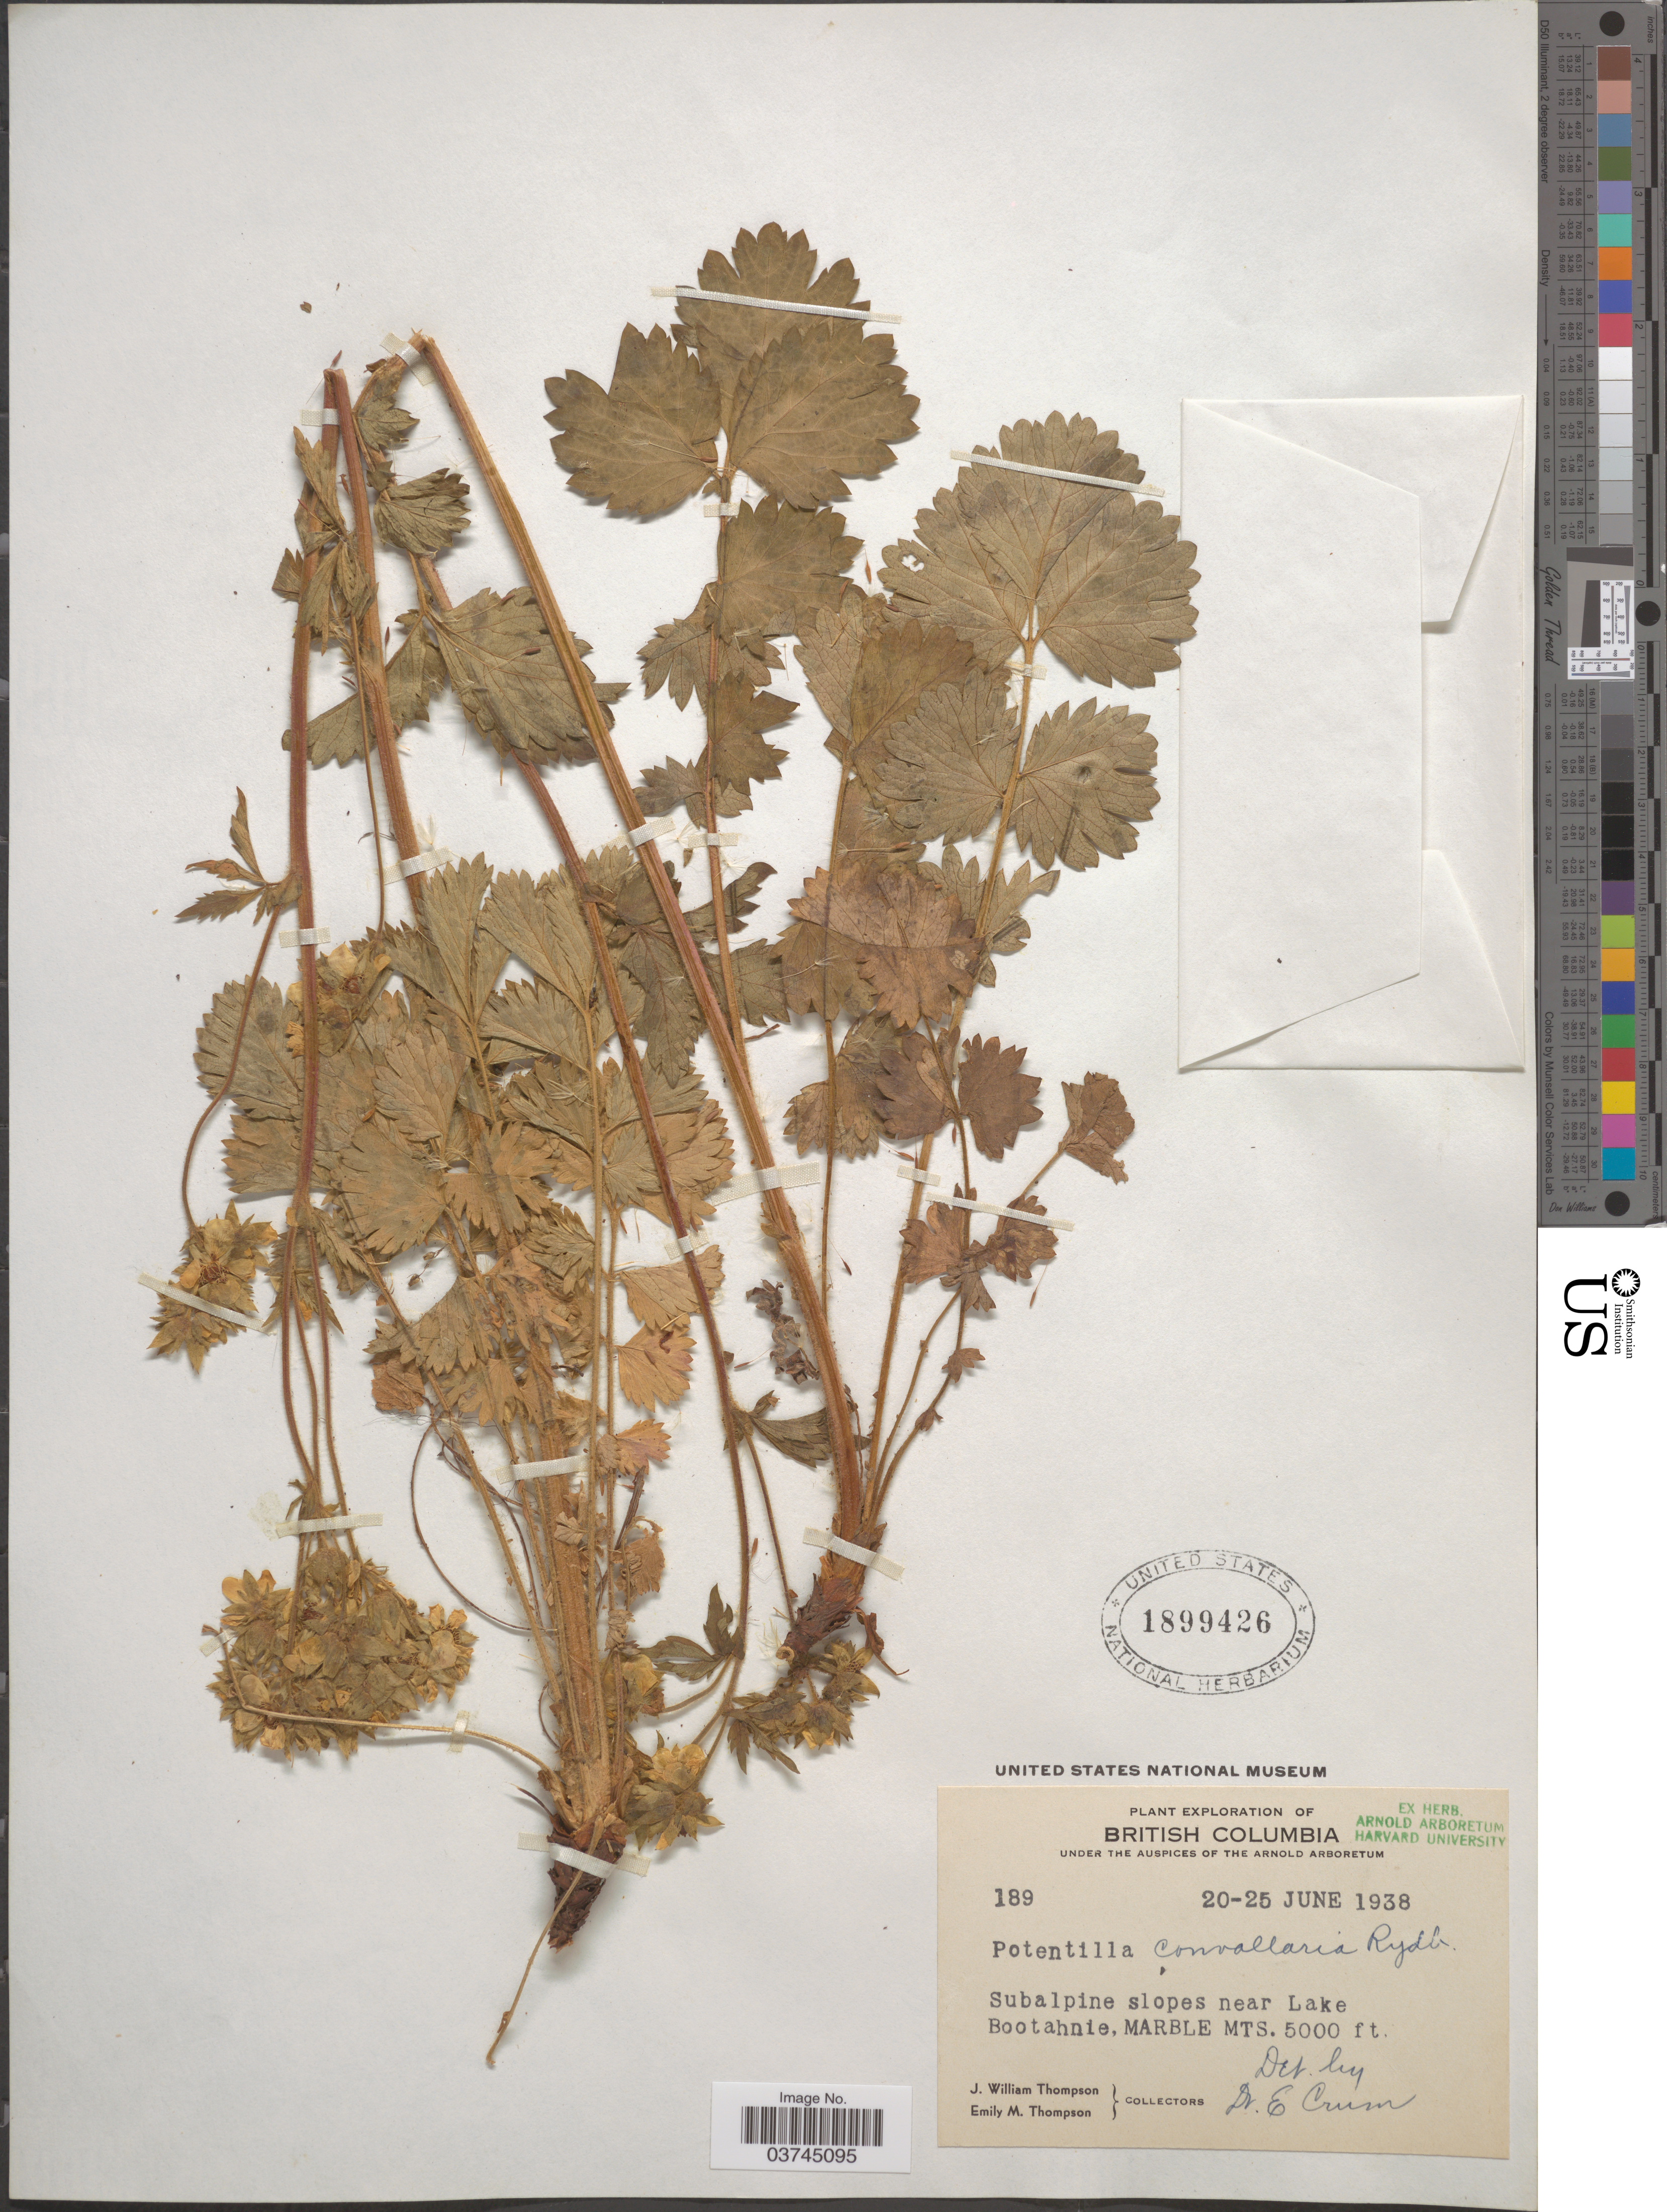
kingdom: Plantae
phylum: Tracheophyta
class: Magnoliopsida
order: Rosales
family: Rosaceae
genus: Drymocallis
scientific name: Drymocallis convallaria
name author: (Rydb.) Rydb.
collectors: J. W. Thompson & E. M. Thompson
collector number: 189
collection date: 1938-06-20/1938-06-25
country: Canada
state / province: British Columbia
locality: Subalpine slopes near Lake Bootahnie, Marble Mts.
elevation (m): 152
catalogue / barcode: US 1899426